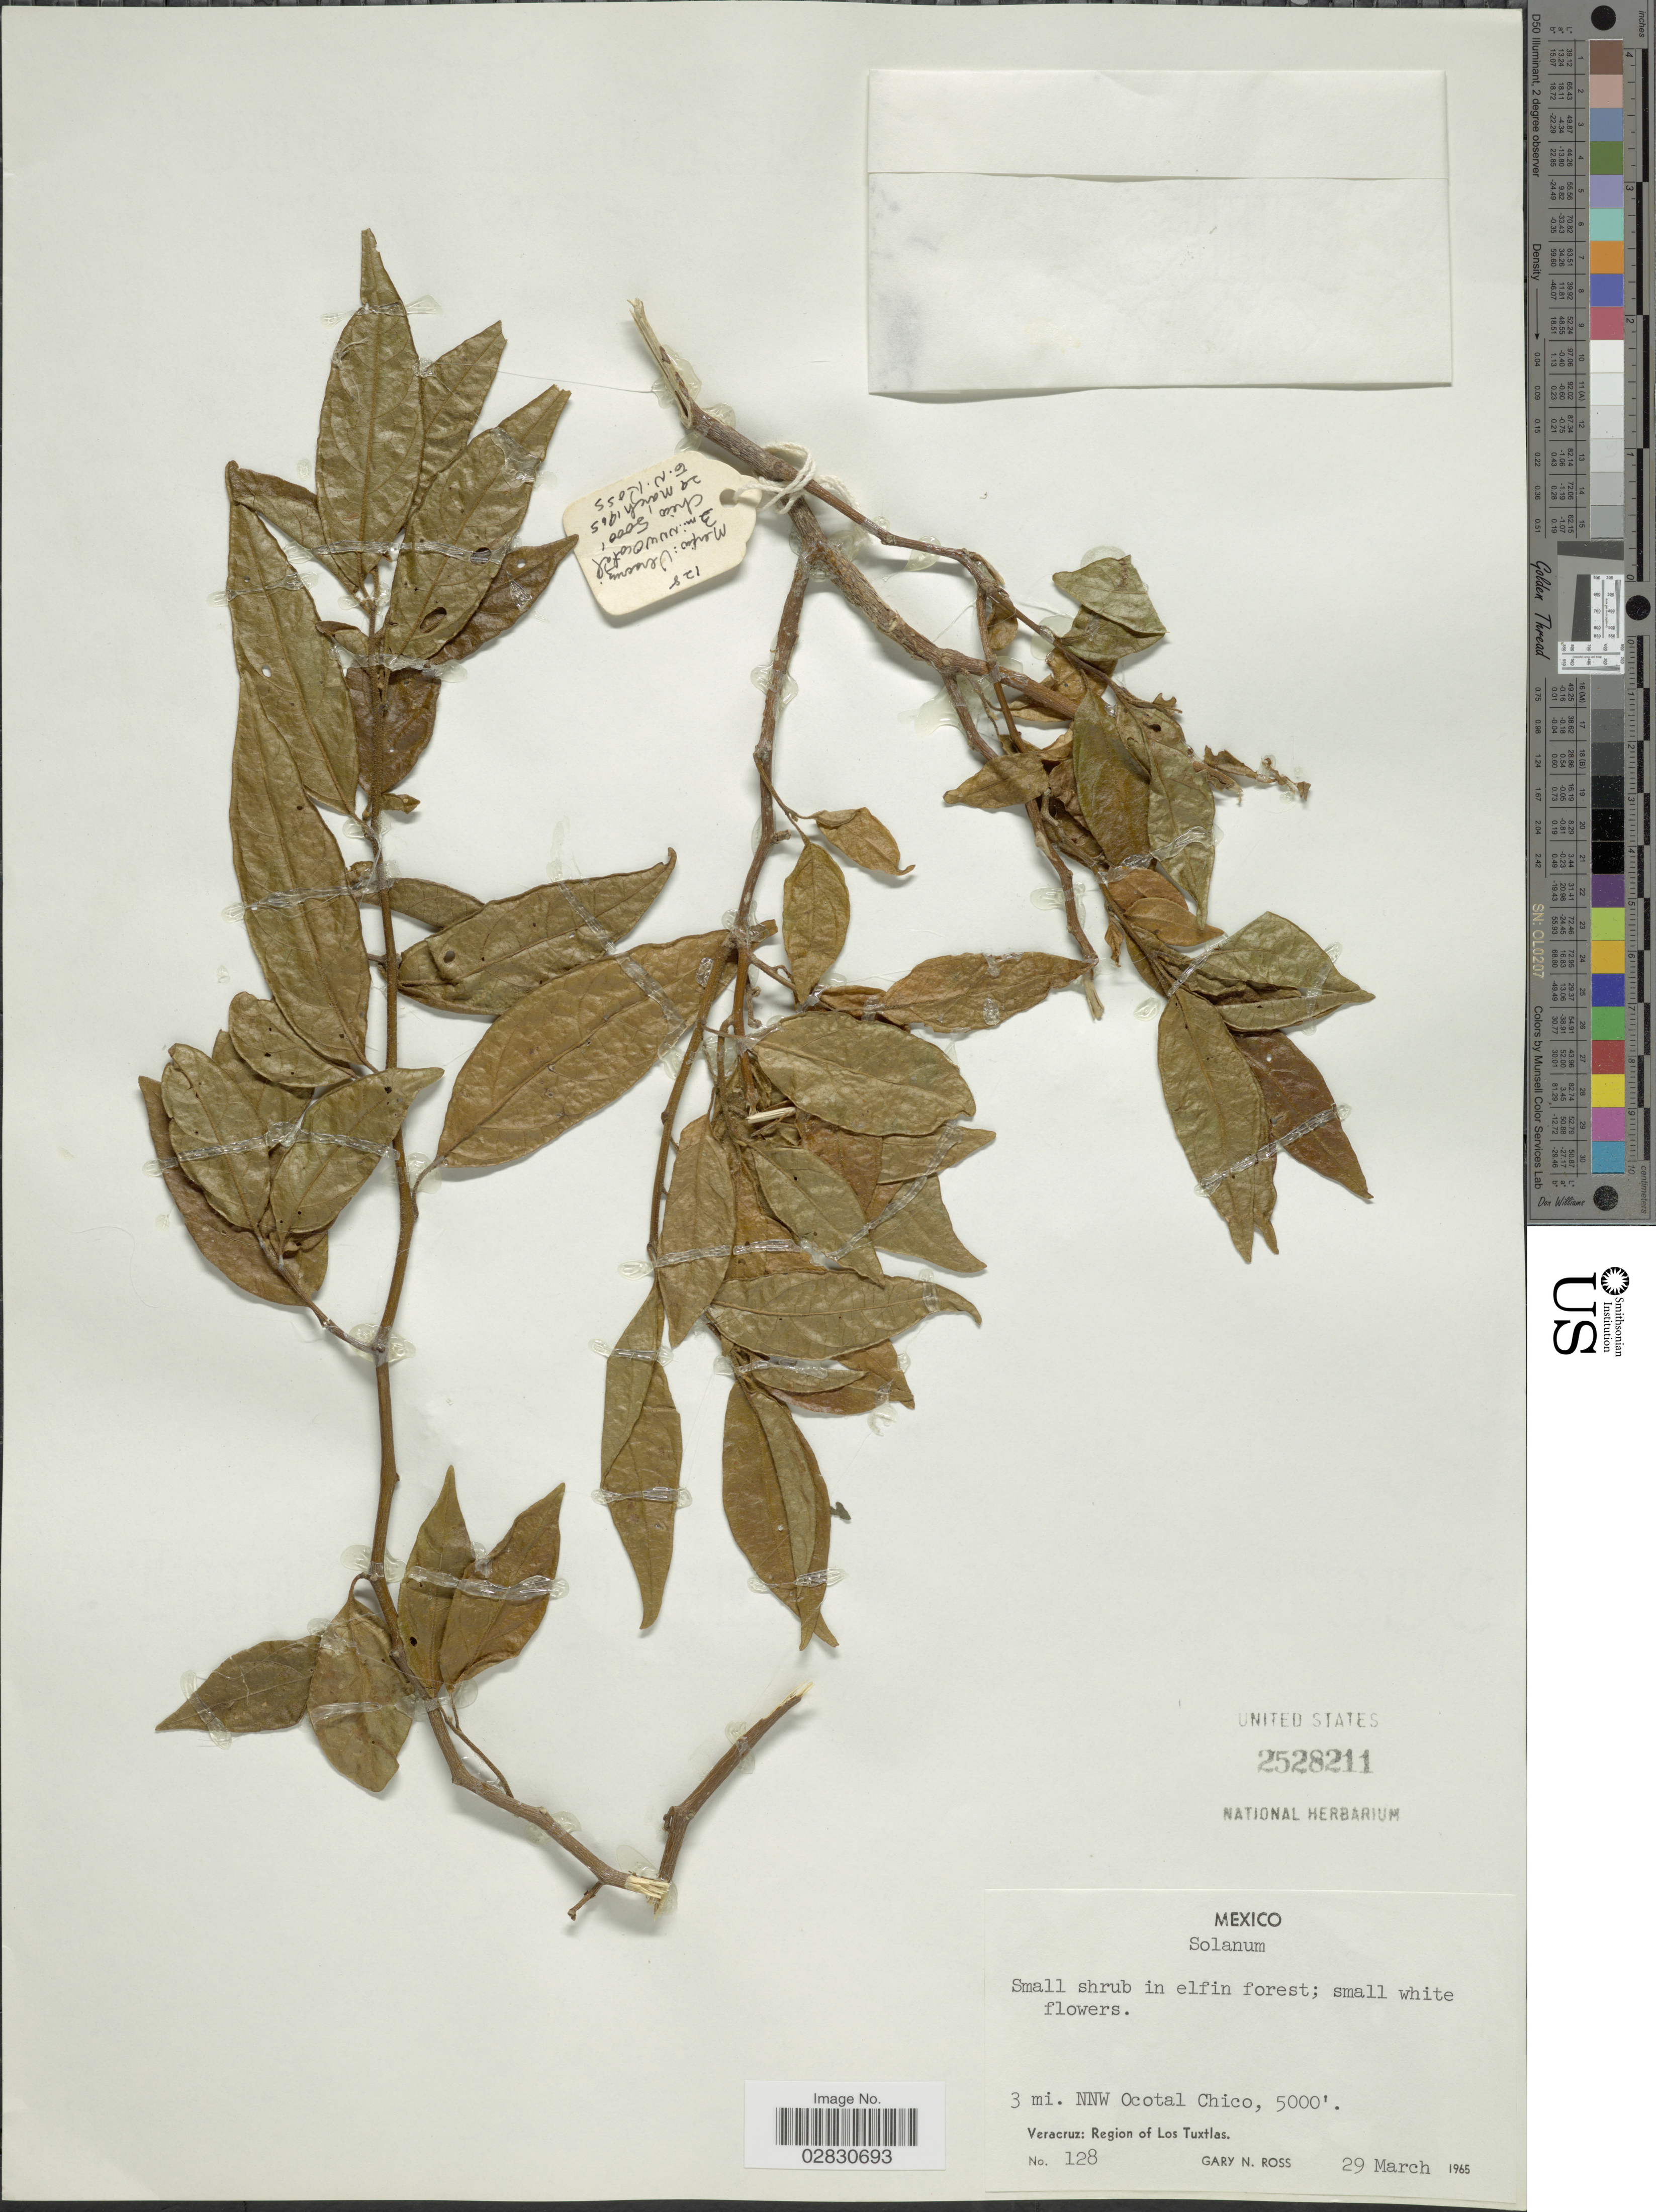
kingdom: Plantae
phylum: Tracheophyta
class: Magnoliopsida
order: Solanales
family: Solanaceae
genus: Solanum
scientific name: Solanum sp.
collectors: G. N. Ross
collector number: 128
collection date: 1965-03-29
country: Mexico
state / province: Veracruz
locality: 3 mi. NNW Ocotal Chico, Veracruz: Region of Los Tuxtlas.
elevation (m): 1524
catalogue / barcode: US 2528211